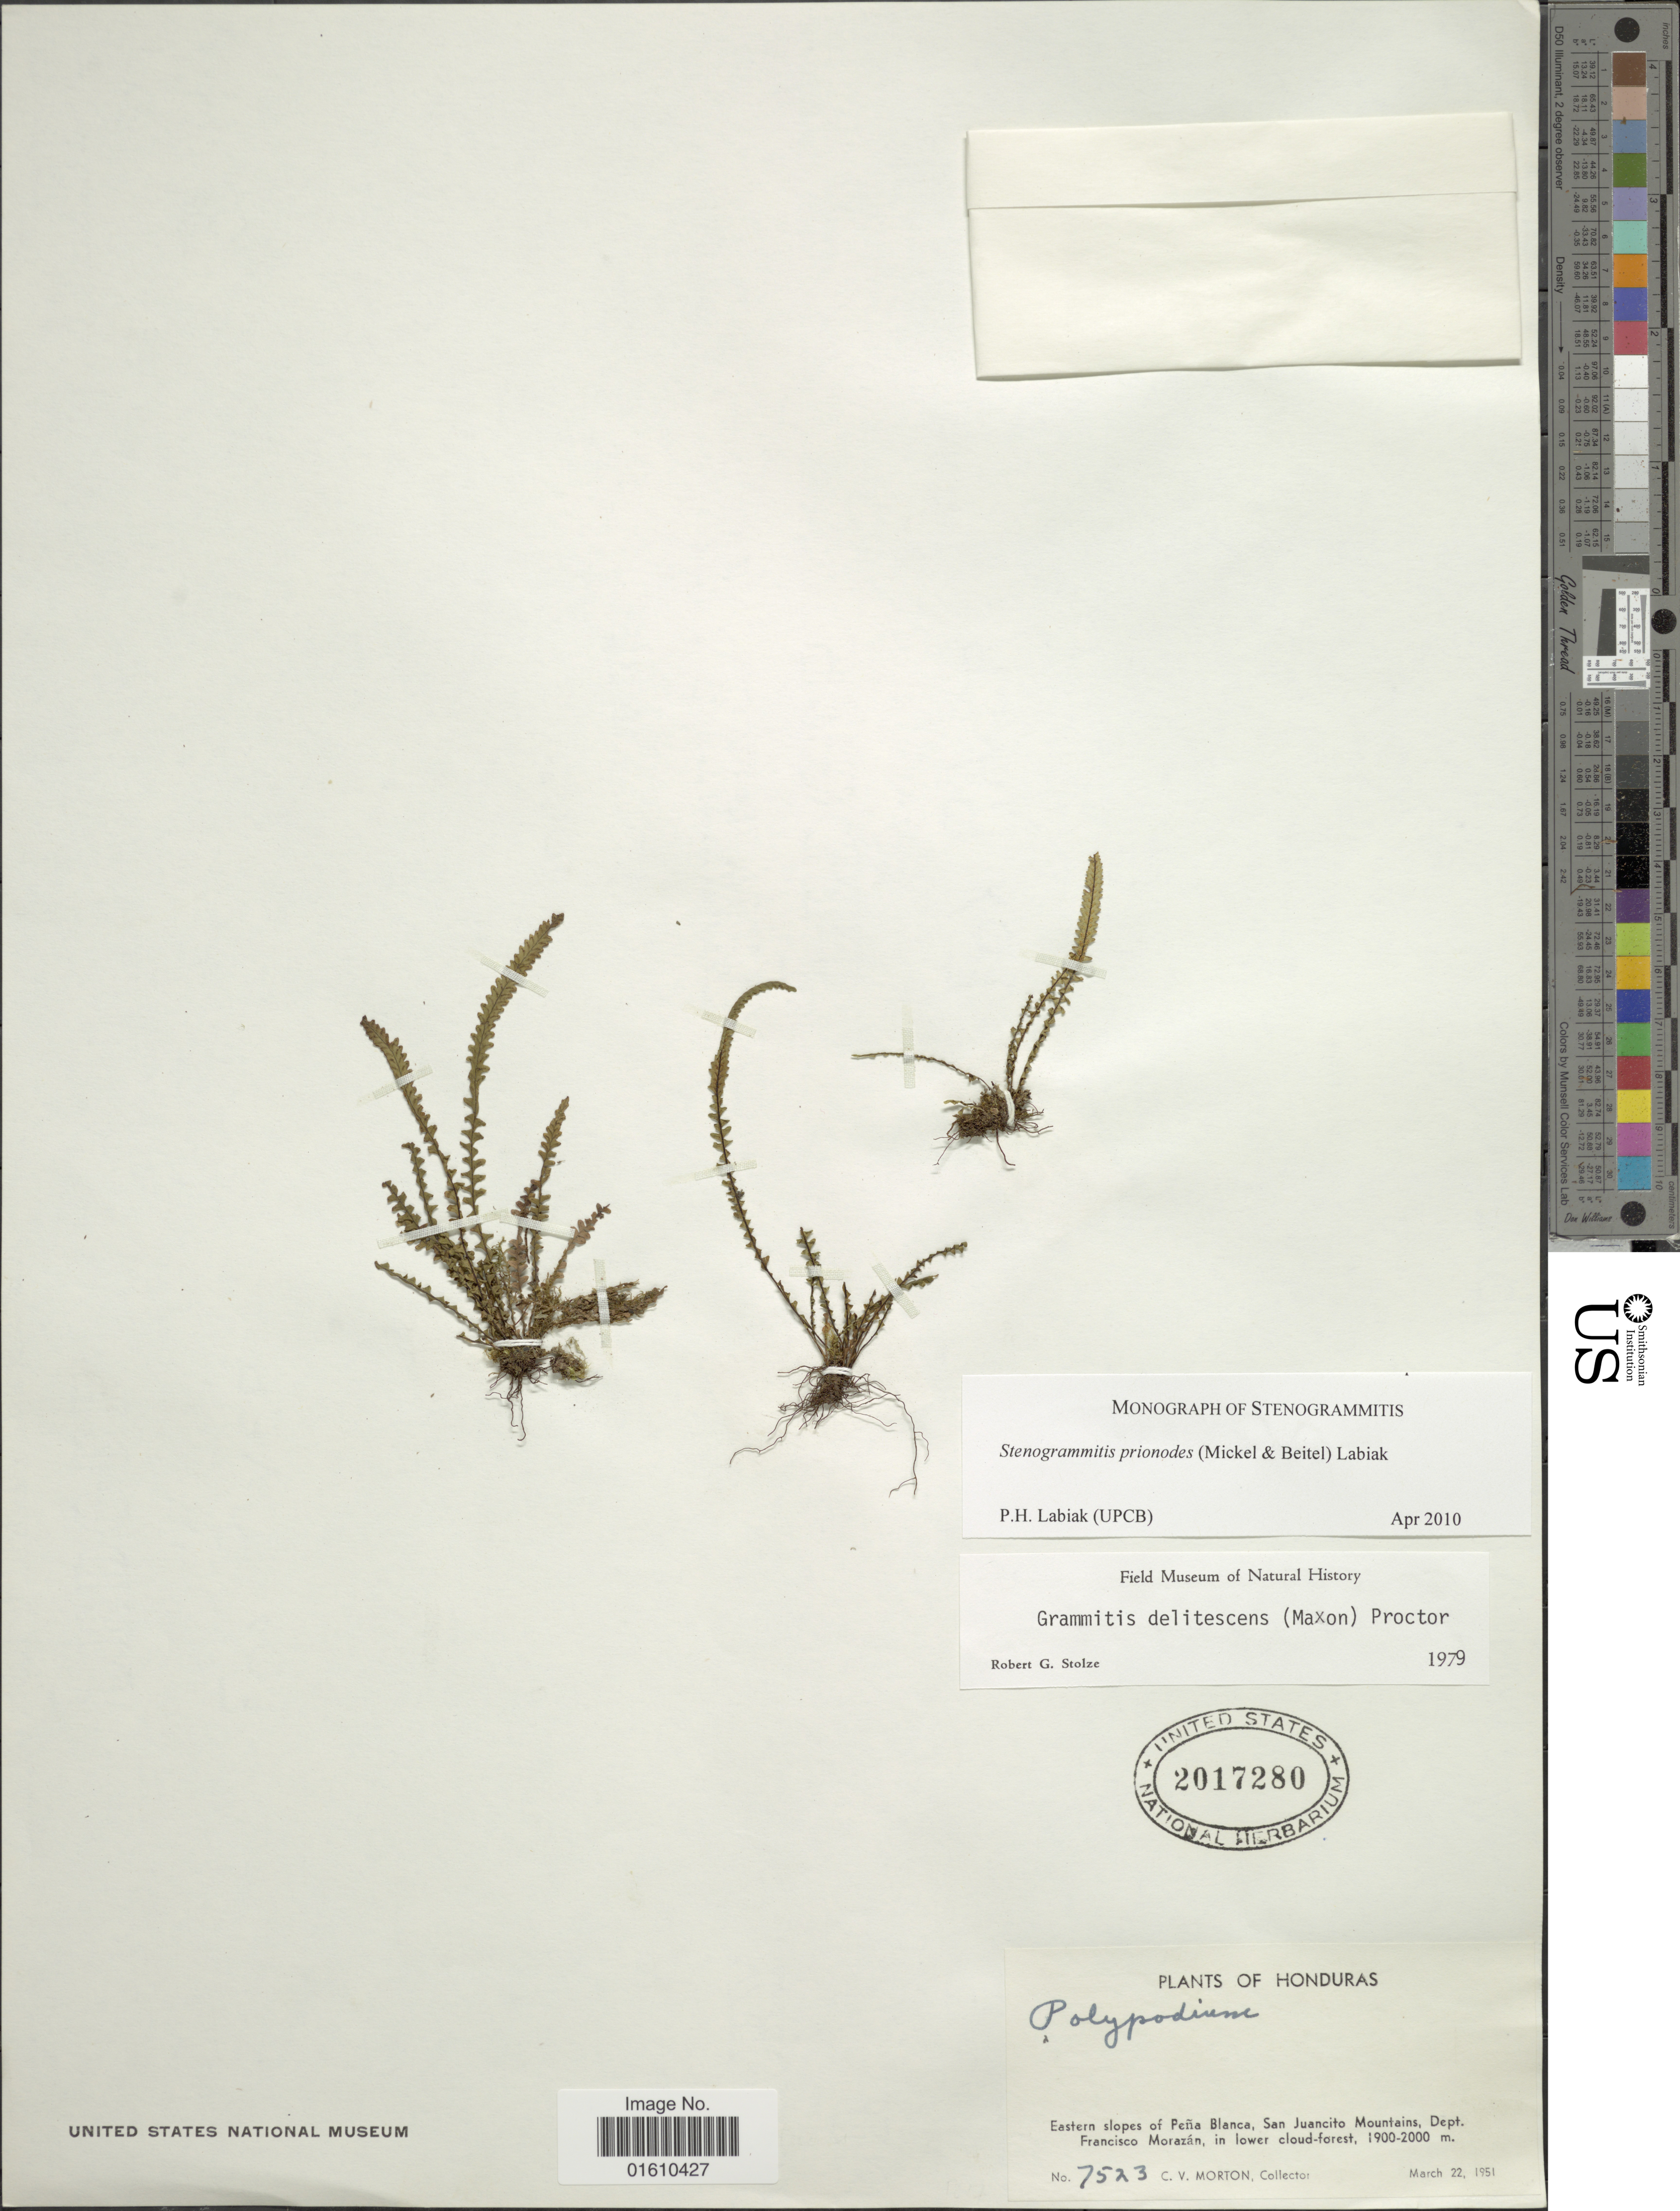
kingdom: Plantae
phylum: Tracheophyta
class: Polypodiopsida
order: Polypodiales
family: Polypodiaceae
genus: Stenogrammitis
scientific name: Stenogrammitis prionodes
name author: (Mickel & Beitel) Labiak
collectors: C. V. Morton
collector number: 7523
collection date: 1951-03-22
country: Honduras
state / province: Fco. Morazán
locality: Eastern slopes of Peña Blanca, San Juancito Mountains, Dept. Francisco Morazan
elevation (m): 1900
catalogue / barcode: US 2017280